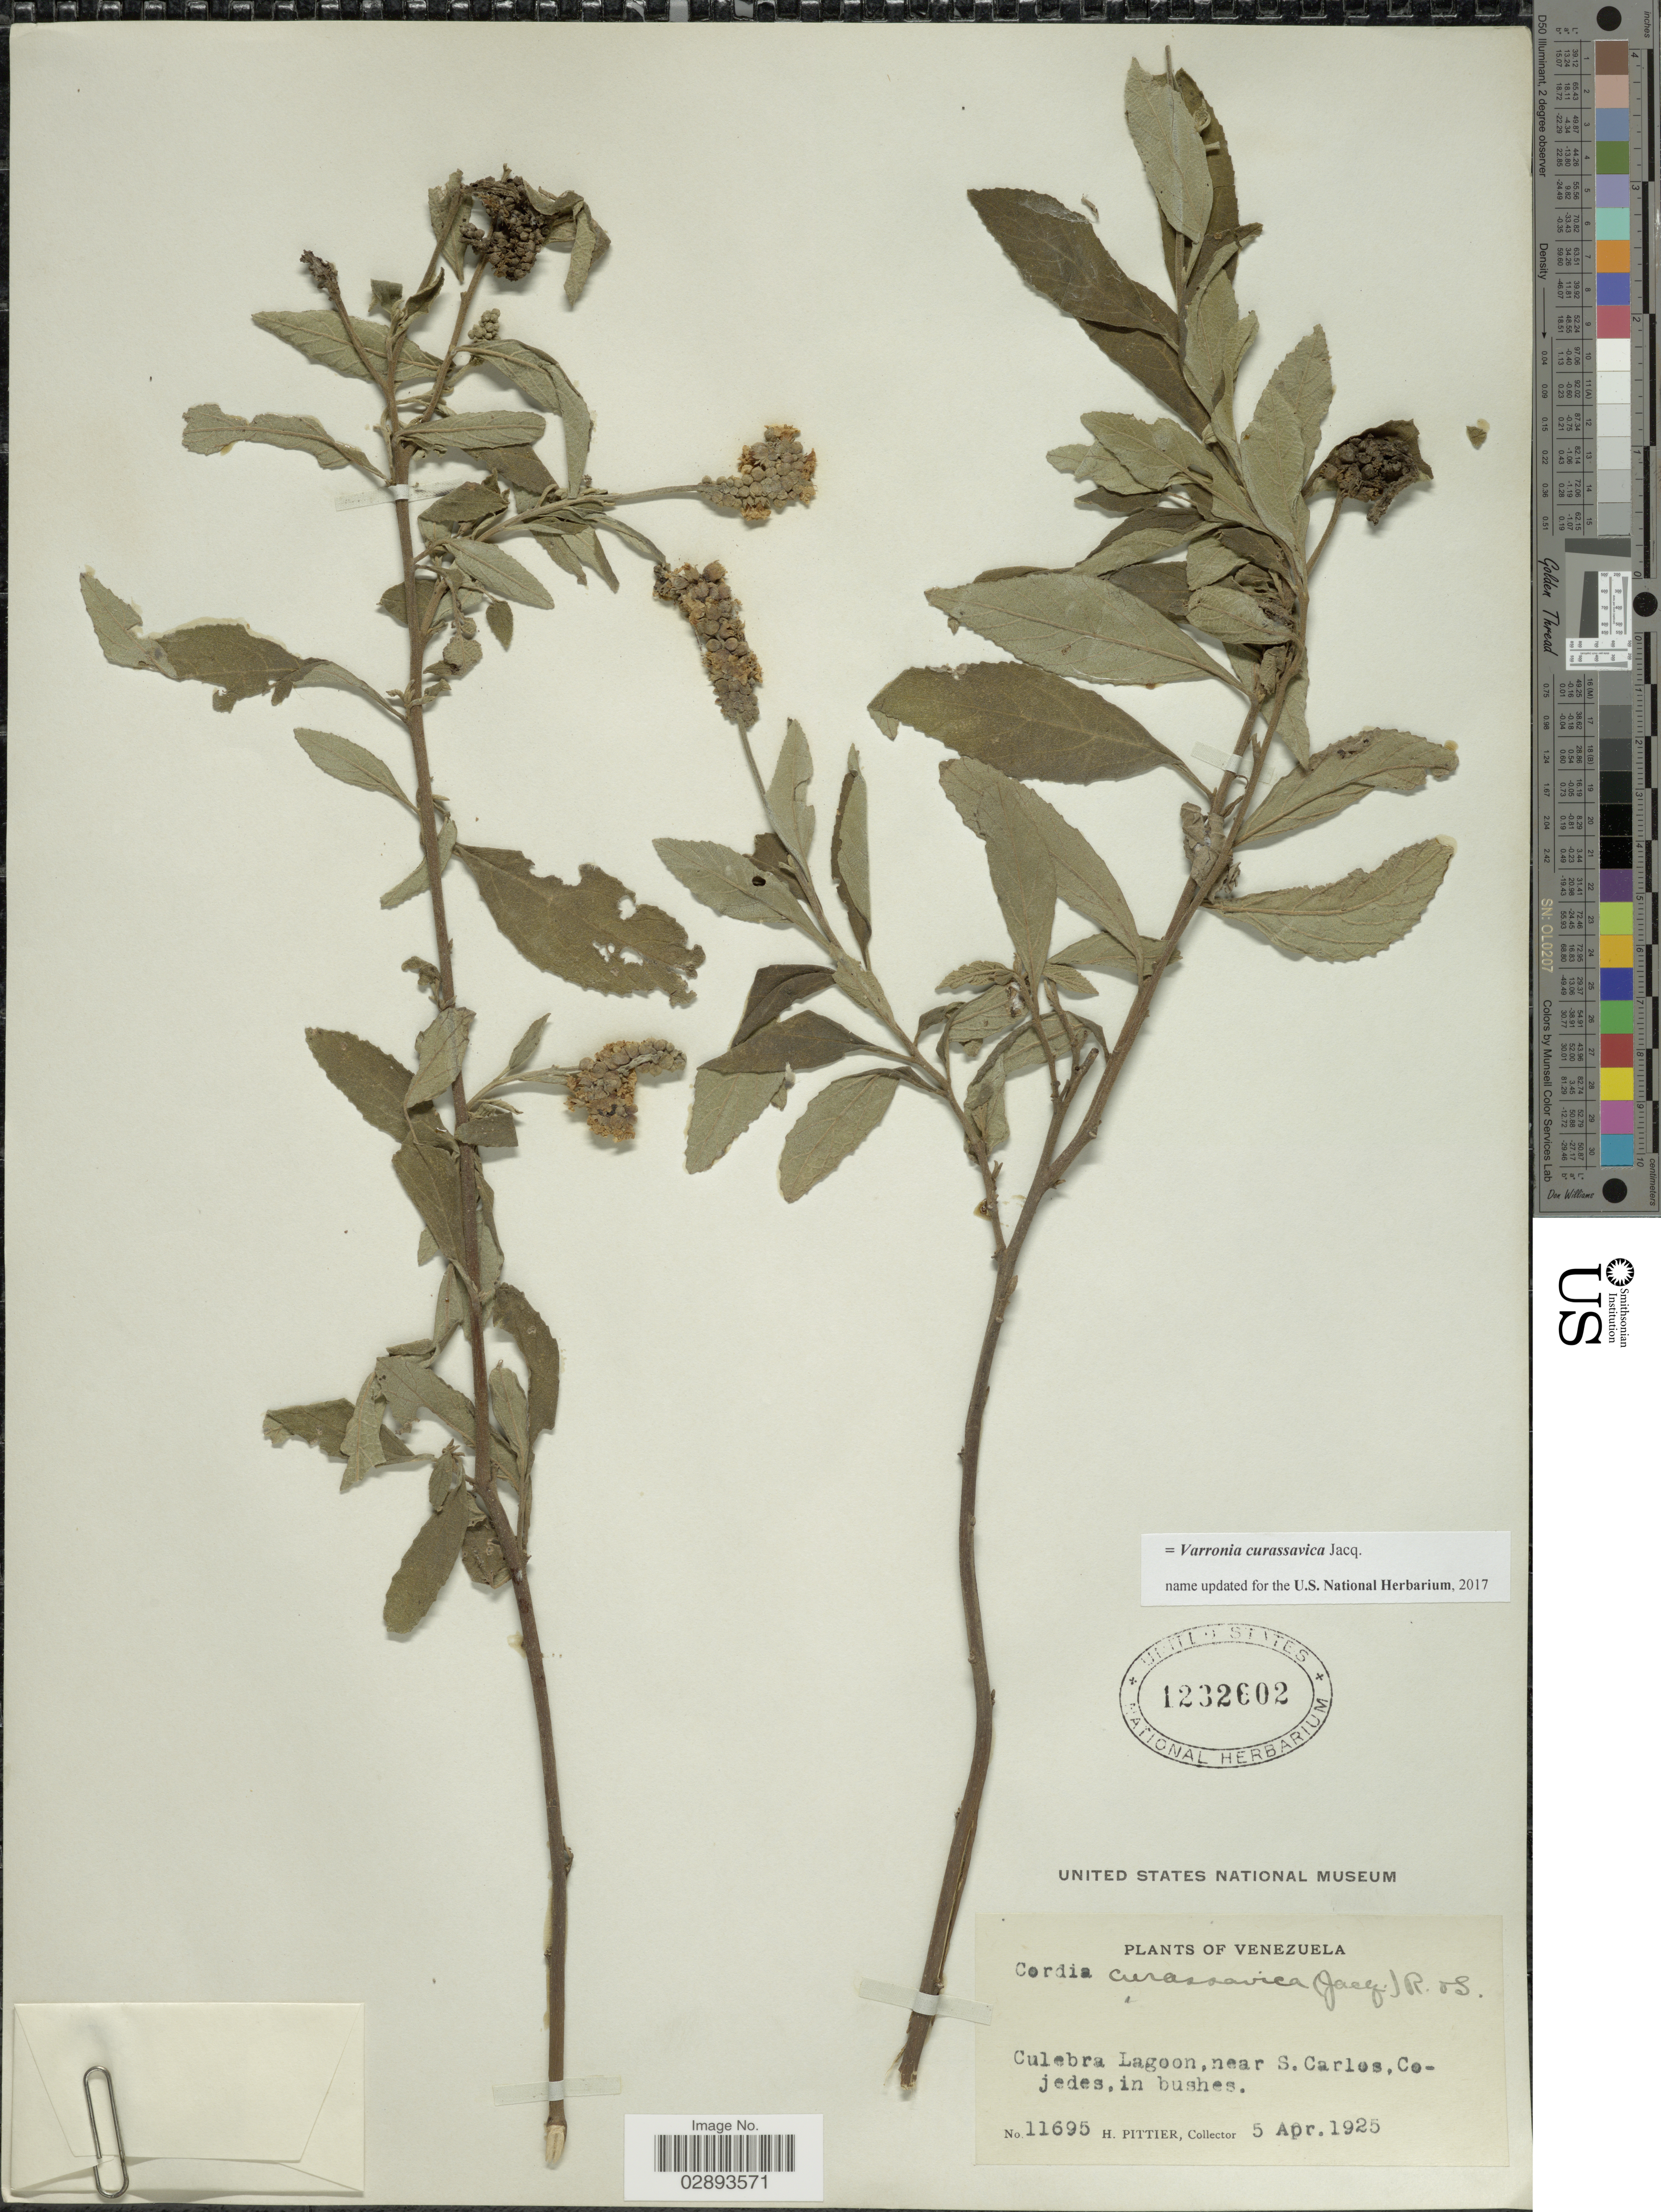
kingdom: Plantae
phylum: Tracheophyta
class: Magnoliopsida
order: Boraginales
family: Cordiaceae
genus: Varronia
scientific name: Varronia curassavica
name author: Jacq.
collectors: H. F. Pittier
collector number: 11695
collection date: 1925-04-05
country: Venezuela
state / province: Cojedes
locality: Culebra Lagoon, near S. Carlos, Cojedes, in bushes.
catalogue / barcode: US 1232602